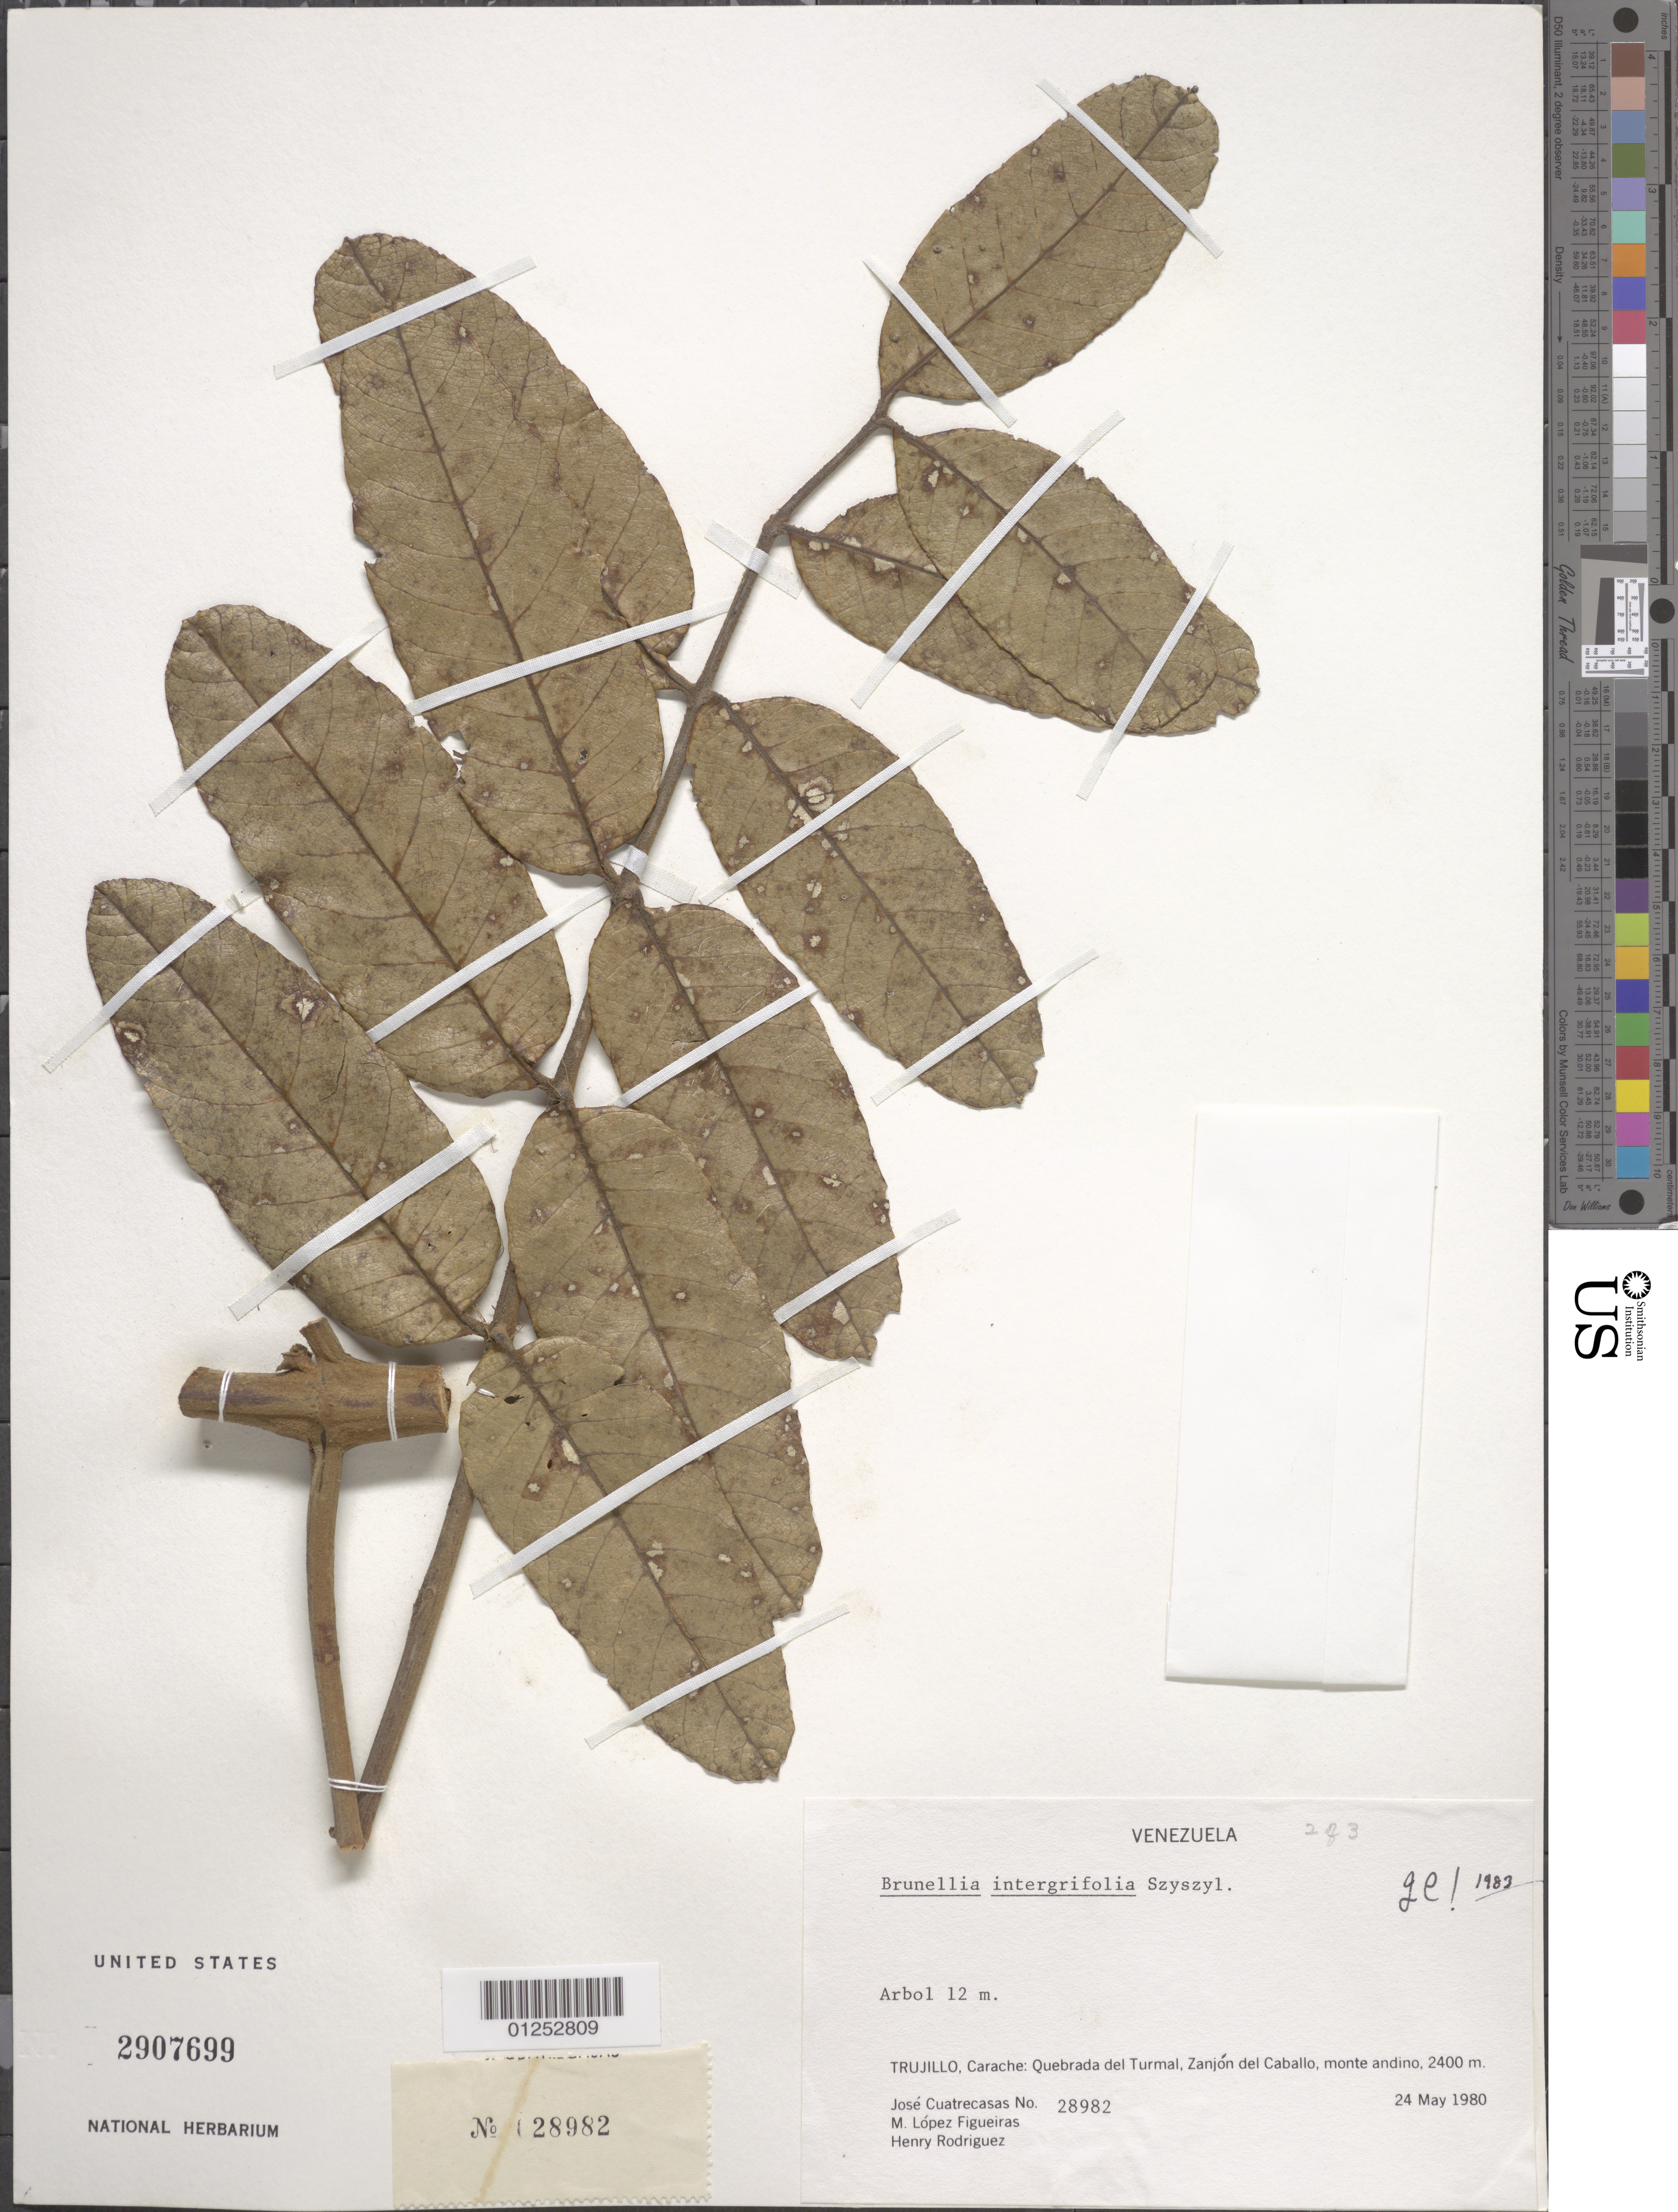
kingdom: Plantae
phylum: Tracheophyta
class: Magnoliopsida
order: Oxalidales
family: Brunelliaceae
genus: Brunellia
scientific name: Brunellia integrifolia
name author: Szyszyl.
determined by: Cuatrecasas, J.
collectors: J. Cuatrecasas, M. López Figueiras & H. Rodriguez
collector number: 28982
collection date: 1980-05-24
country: Venezuela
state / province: Trujillo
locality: Carache: Quebrada del Turmal, Zanjón del Caballo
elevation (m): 2400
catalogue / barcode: US 2907699